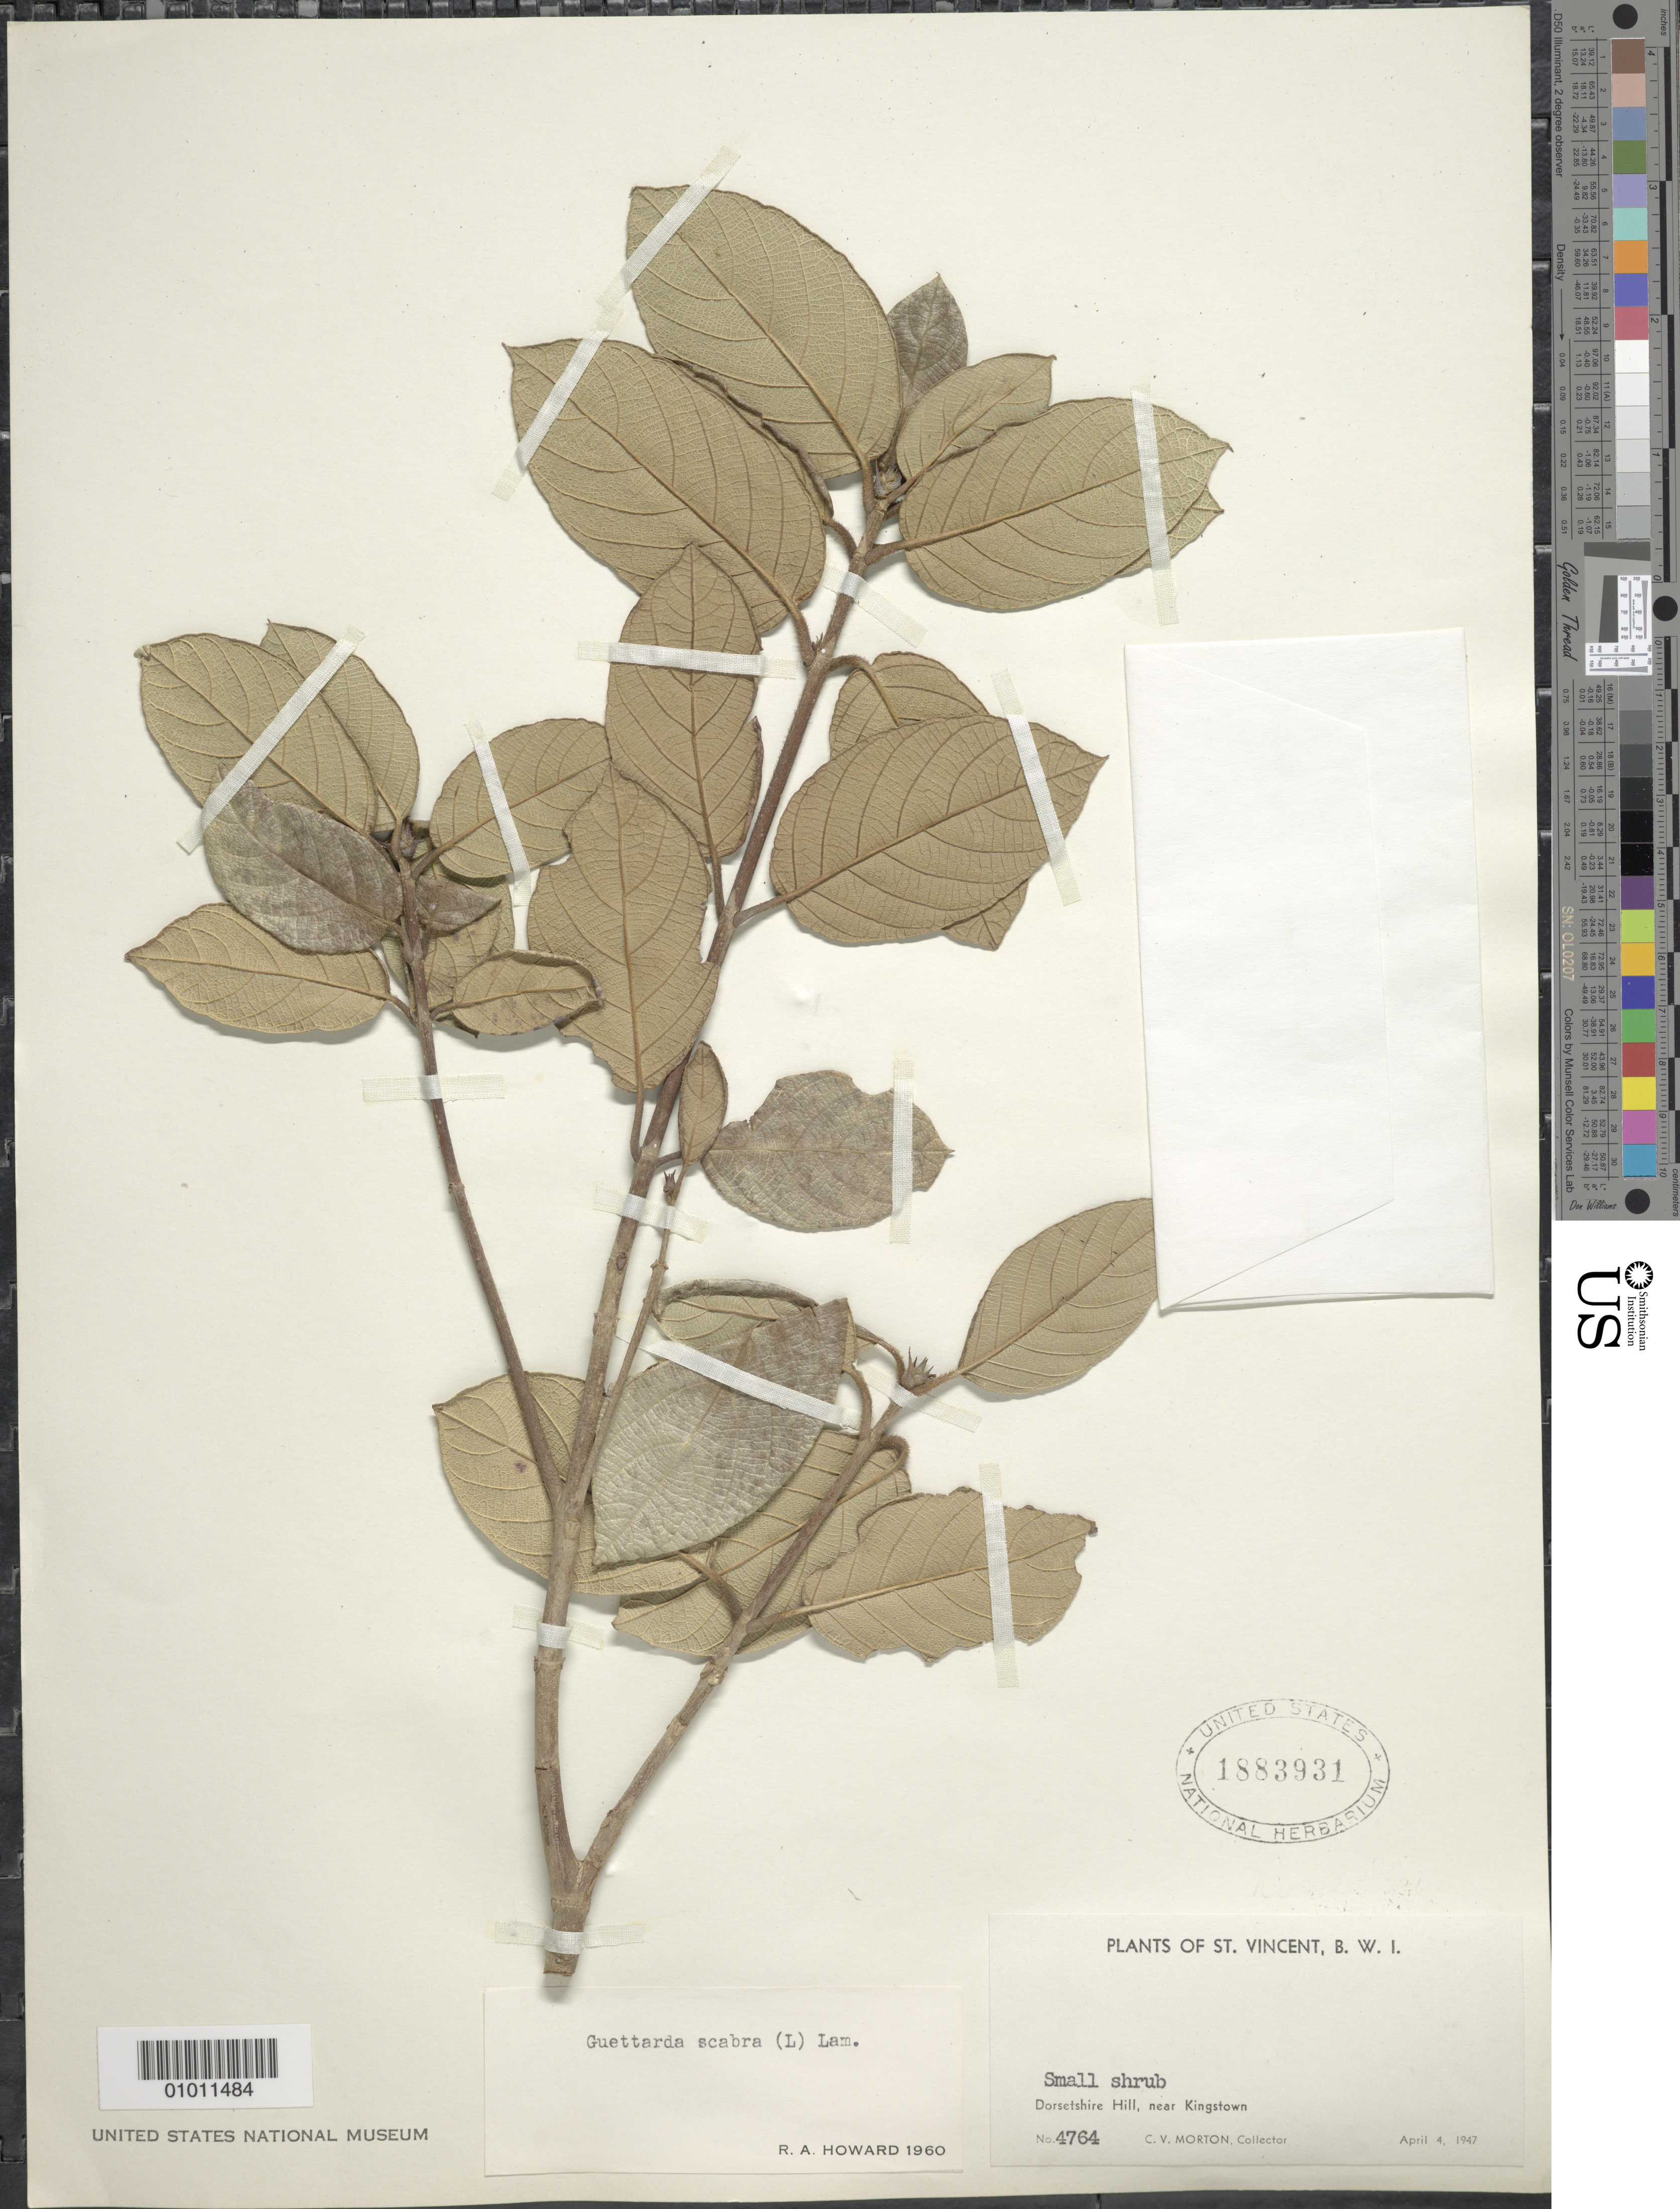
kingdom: Plantae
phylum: Tracheophyta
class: Magnoliopsida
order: Gentianales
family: Rubiaceae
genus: Guettarda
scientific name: Guettarda scabra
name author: (L.) Vent.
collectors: C. V. Morton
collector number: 4764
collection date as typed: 04 Apr 1947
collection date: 1947-04-04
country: St. Vincent - Grenadines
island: St. Vincent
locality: Dorsetshire Hill, near Kingstown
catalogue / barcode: US 1883931